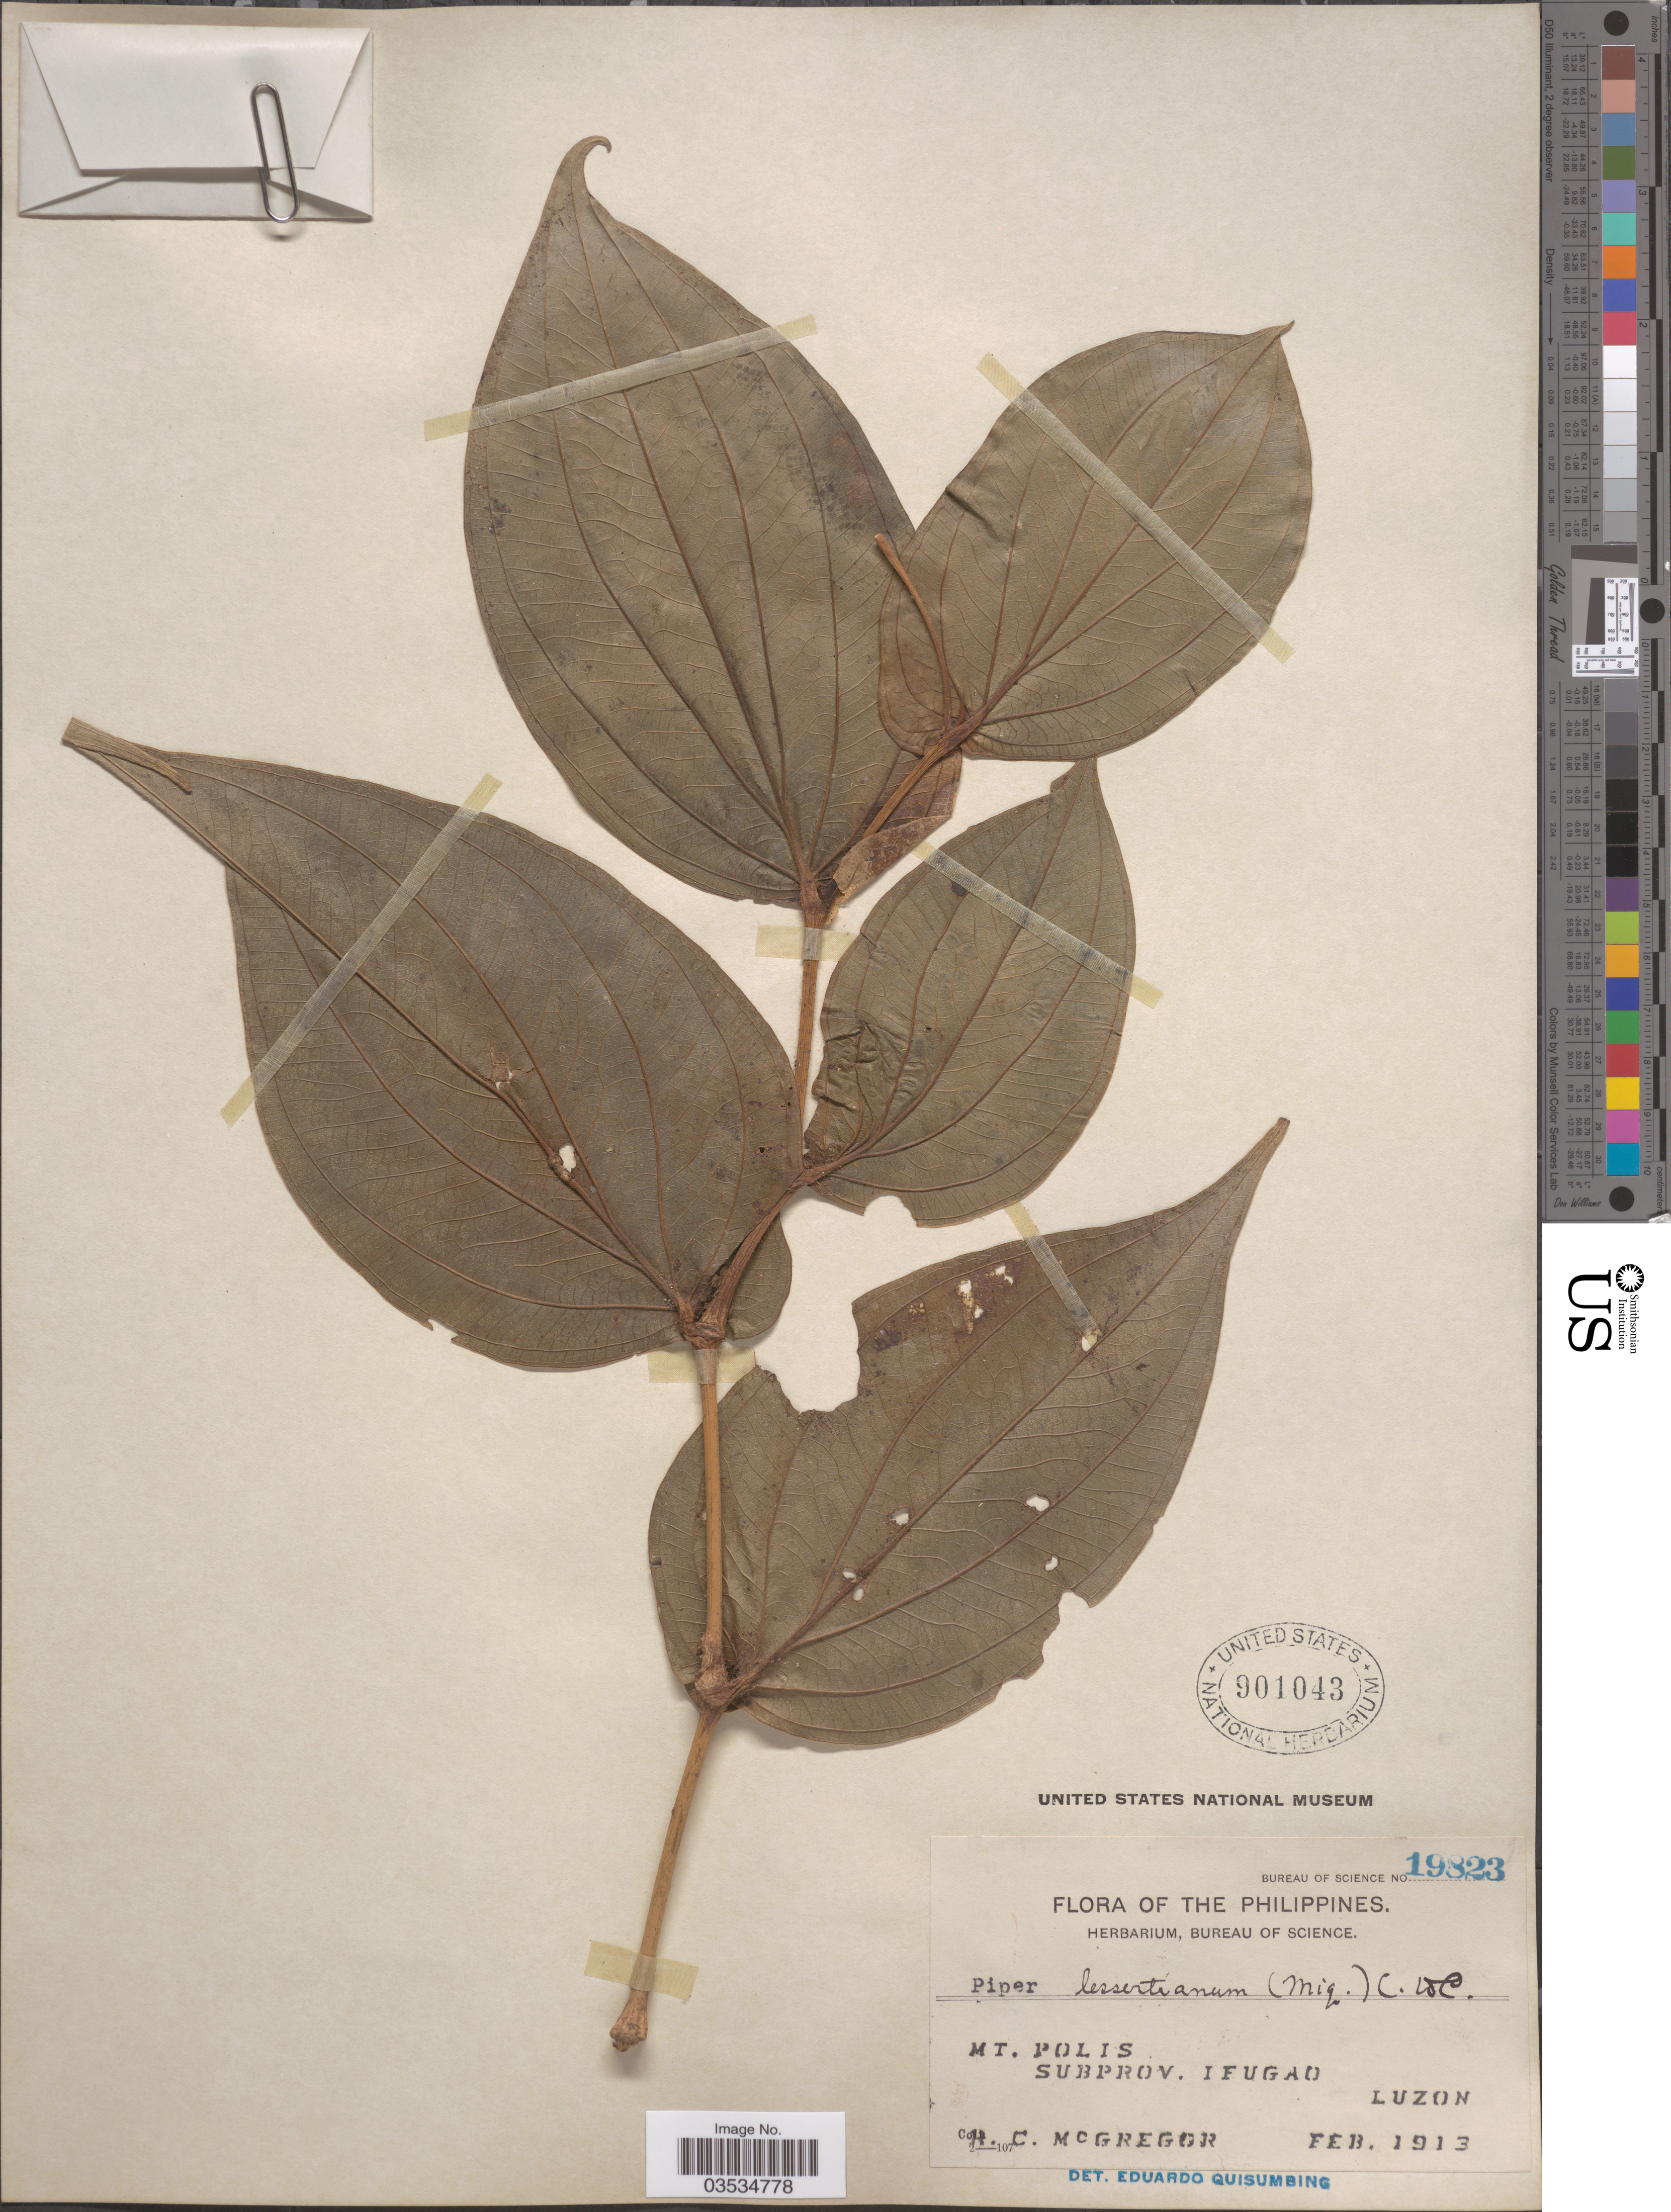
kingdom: Plantae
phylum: Tracheophyta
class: Magnoliopsida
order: Piperales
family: Piperaceae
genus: Piper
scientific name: Piper lessertianum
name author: C. DC.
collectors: R. C. McGregor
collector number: Bureau of Science 19823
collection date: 1913-02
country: Philippines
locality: Mt. Polis, Subprov. Ifugao, Luzon.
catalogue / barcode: US 901043